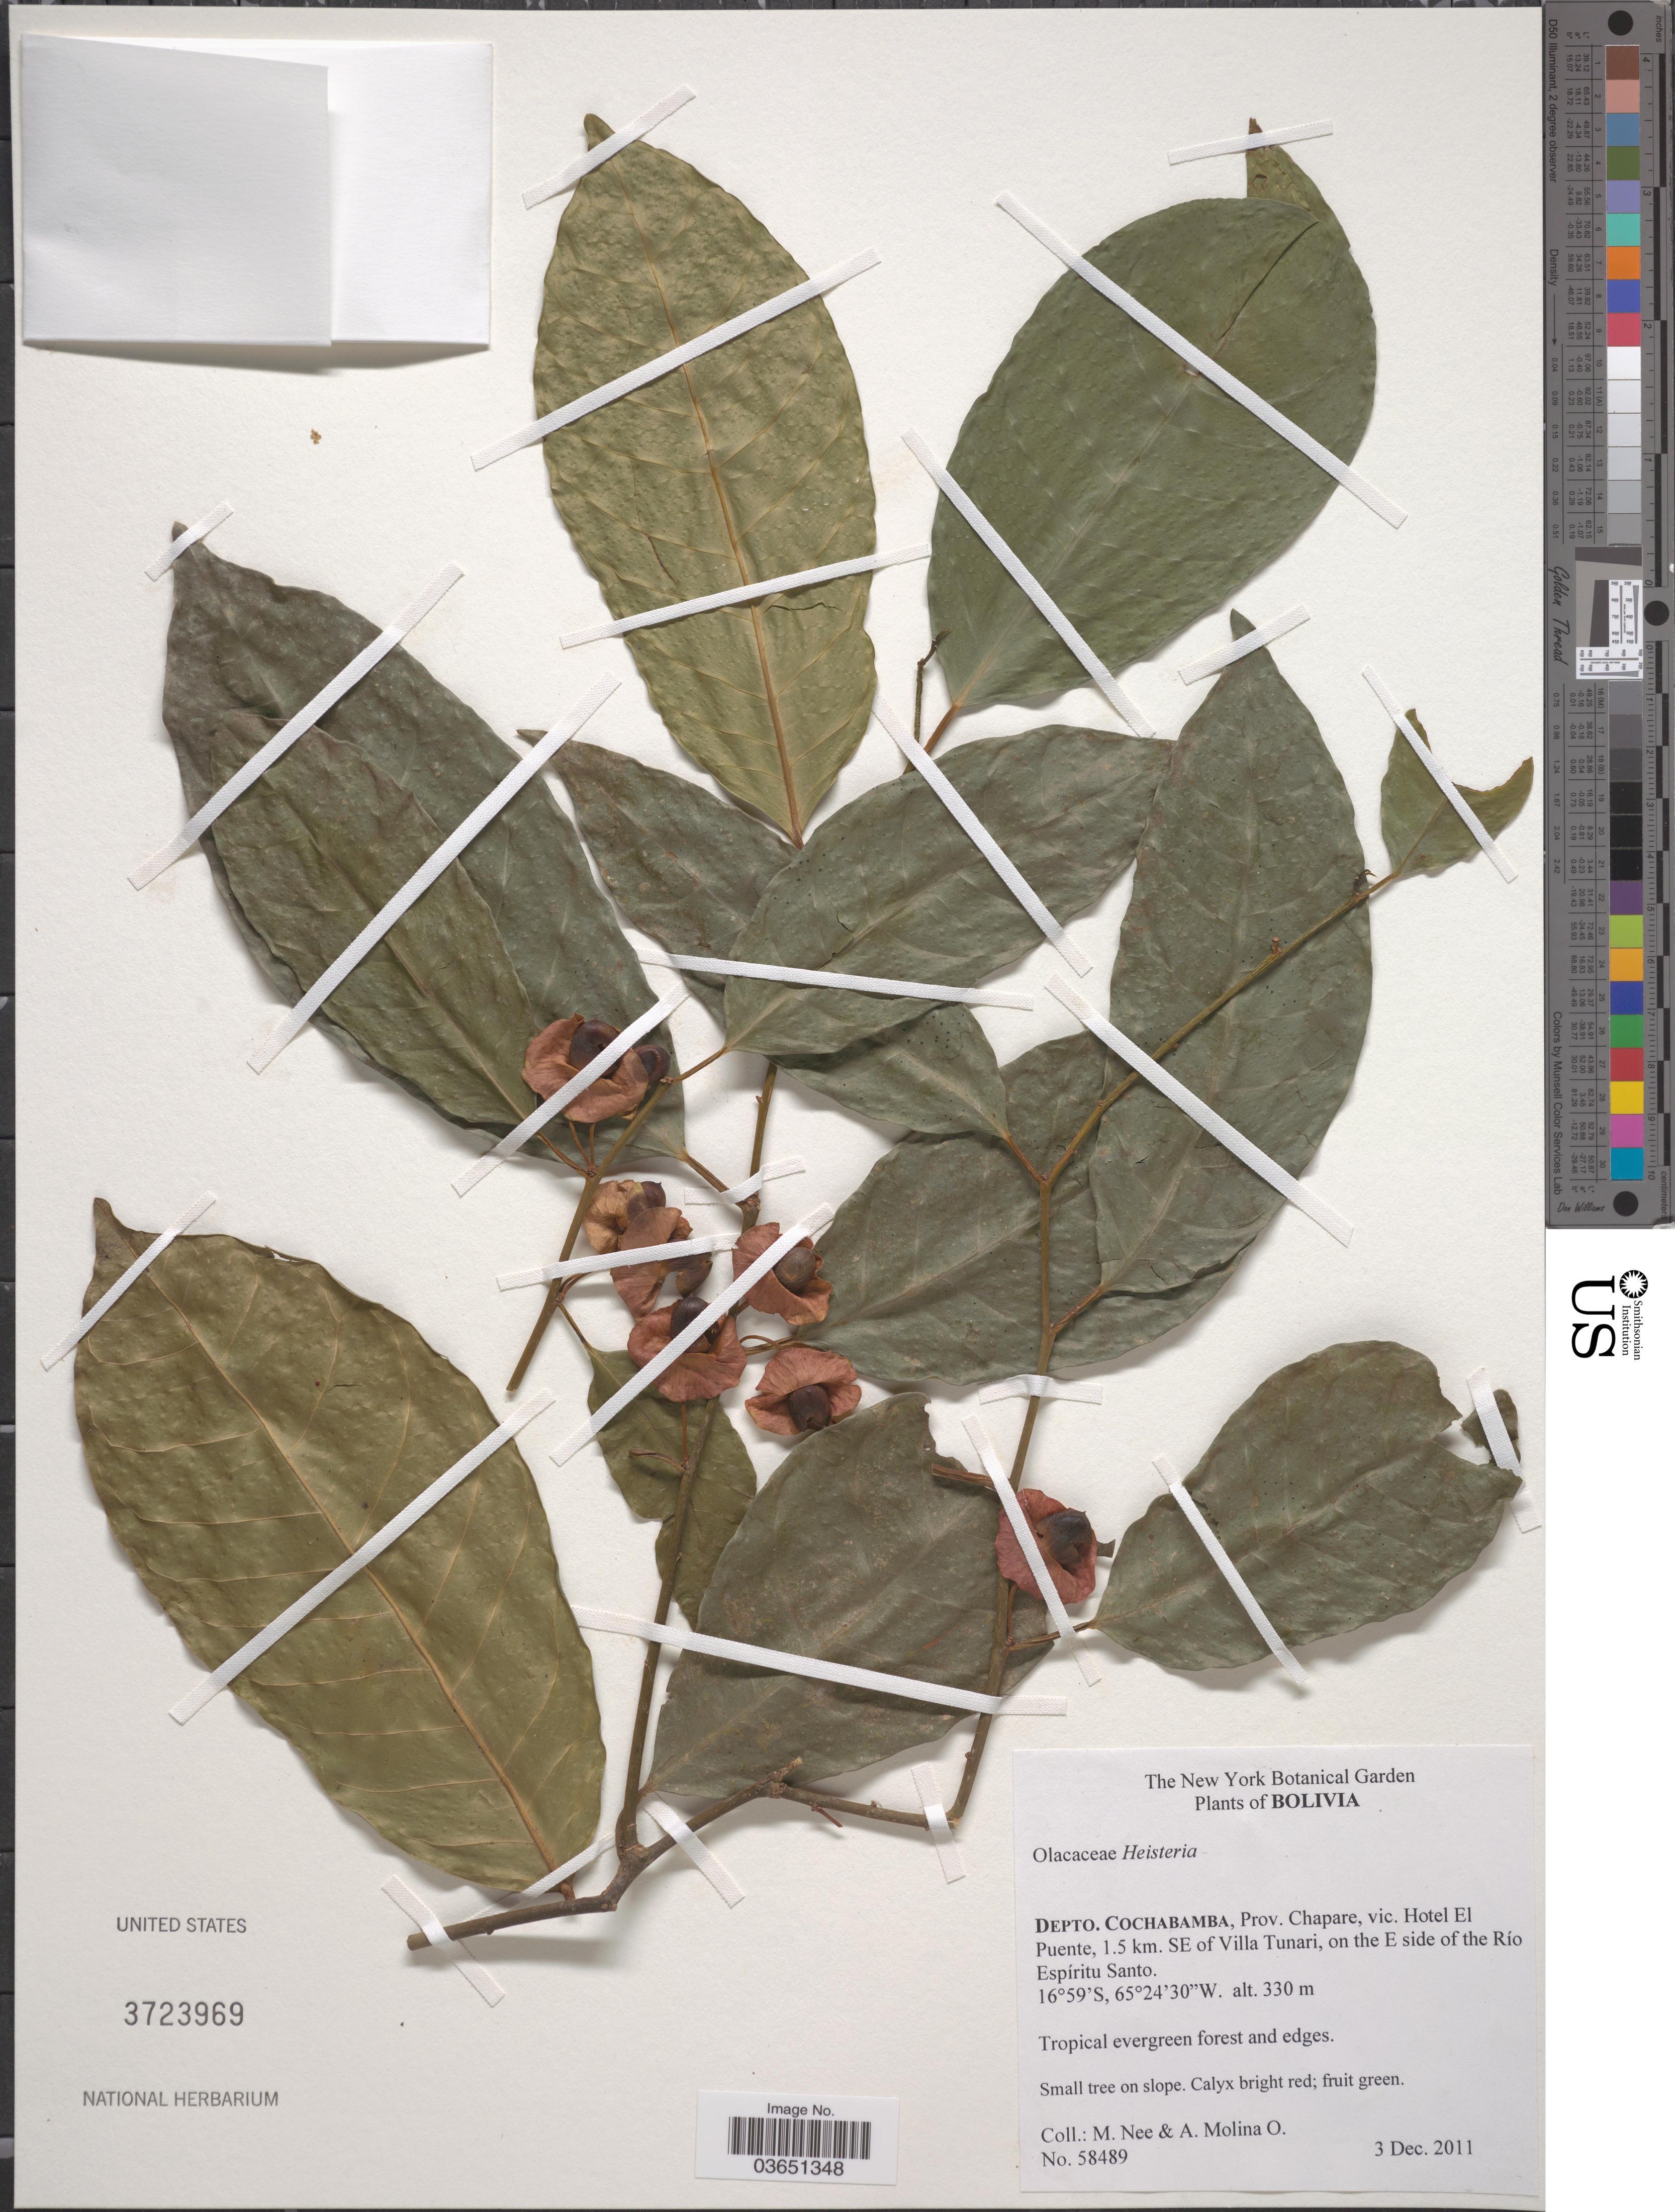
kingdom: Plantae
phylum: Tracheophyta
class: Magnoliopsida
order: Santalales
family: Erythropalaceae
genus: Heisteria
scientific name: Heisteria sp.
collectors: M. Nee & A. Molina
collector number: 58489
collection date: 2011-12-03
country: Bolivia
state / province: Cochabamba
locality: Depto. Cochabamba, Prov. Chapare, vic. Hotel El Puente, 1.5 km. SE of Villa Tunari, on the E side of the Río Espíritu Santo.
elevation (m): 330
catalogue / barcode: US 3723969